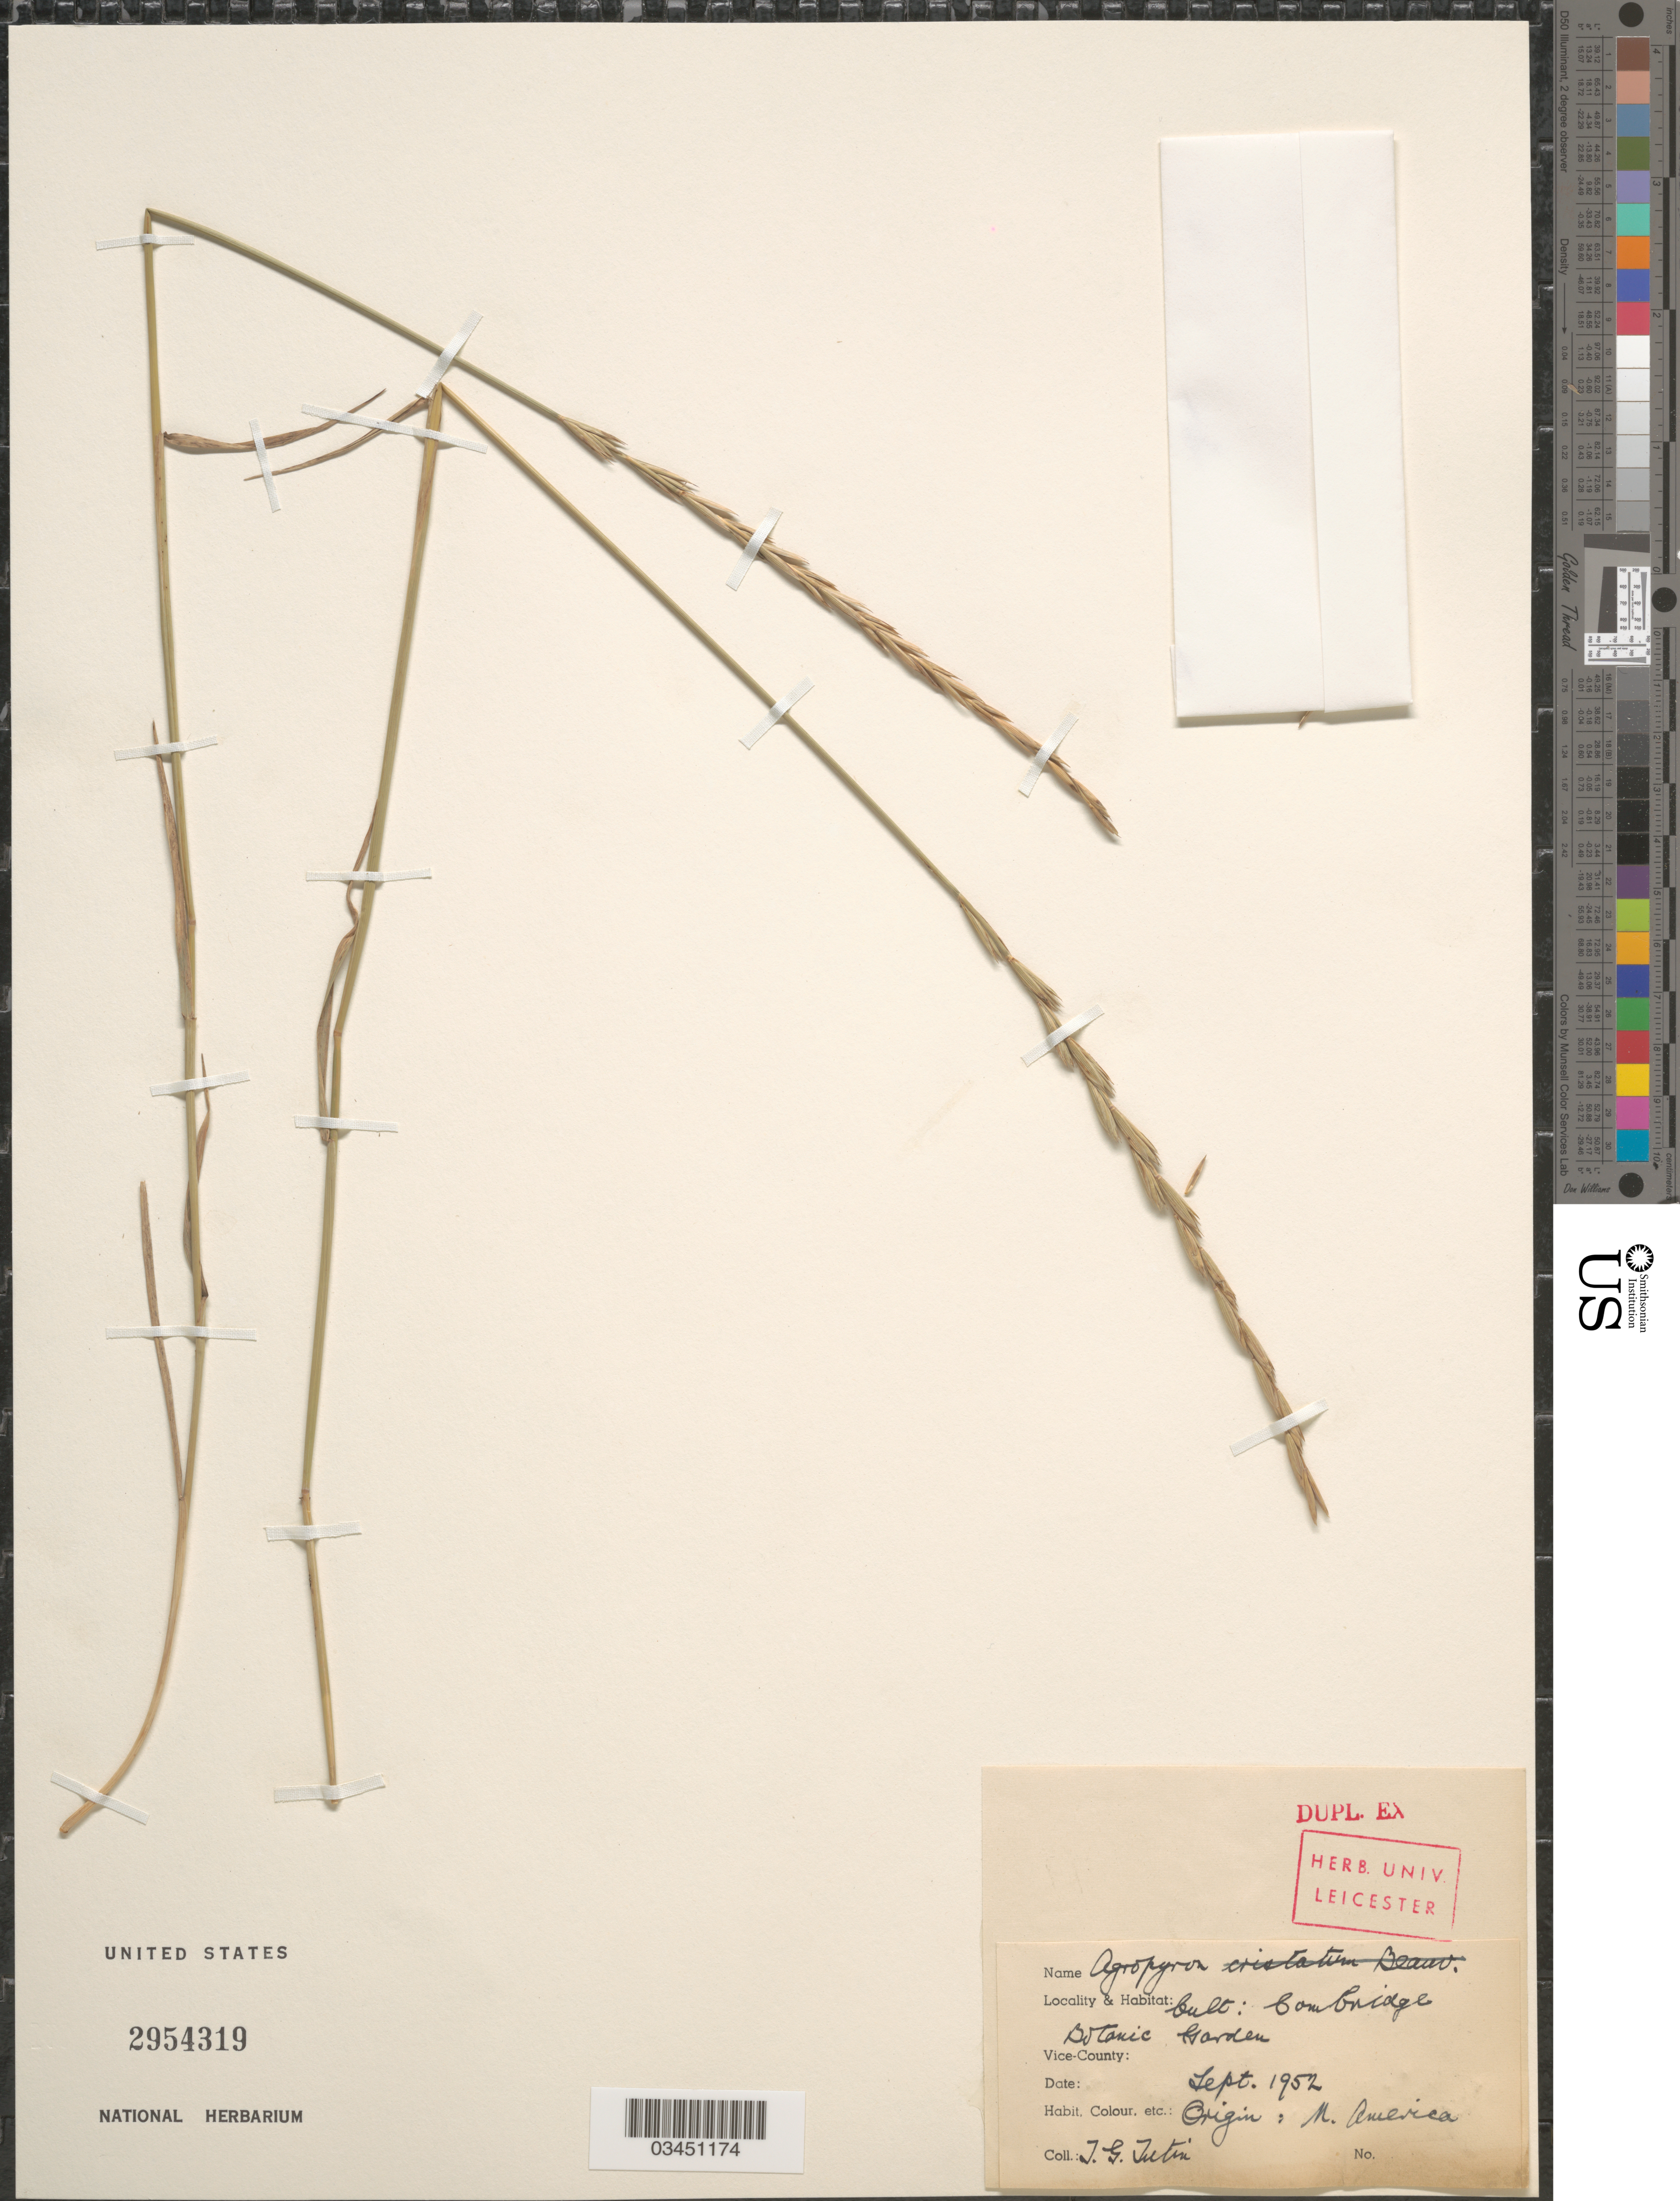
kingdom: Plantae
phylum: Tracheophyta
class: Liliopsida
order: Poales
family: Poaceae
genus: Elymus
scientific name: Elymus sp.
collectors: T. G. Tutin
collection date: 1952-09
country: United Kingdom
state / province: England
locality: Cambridge Botanic Garden.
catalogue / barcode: US 2954319